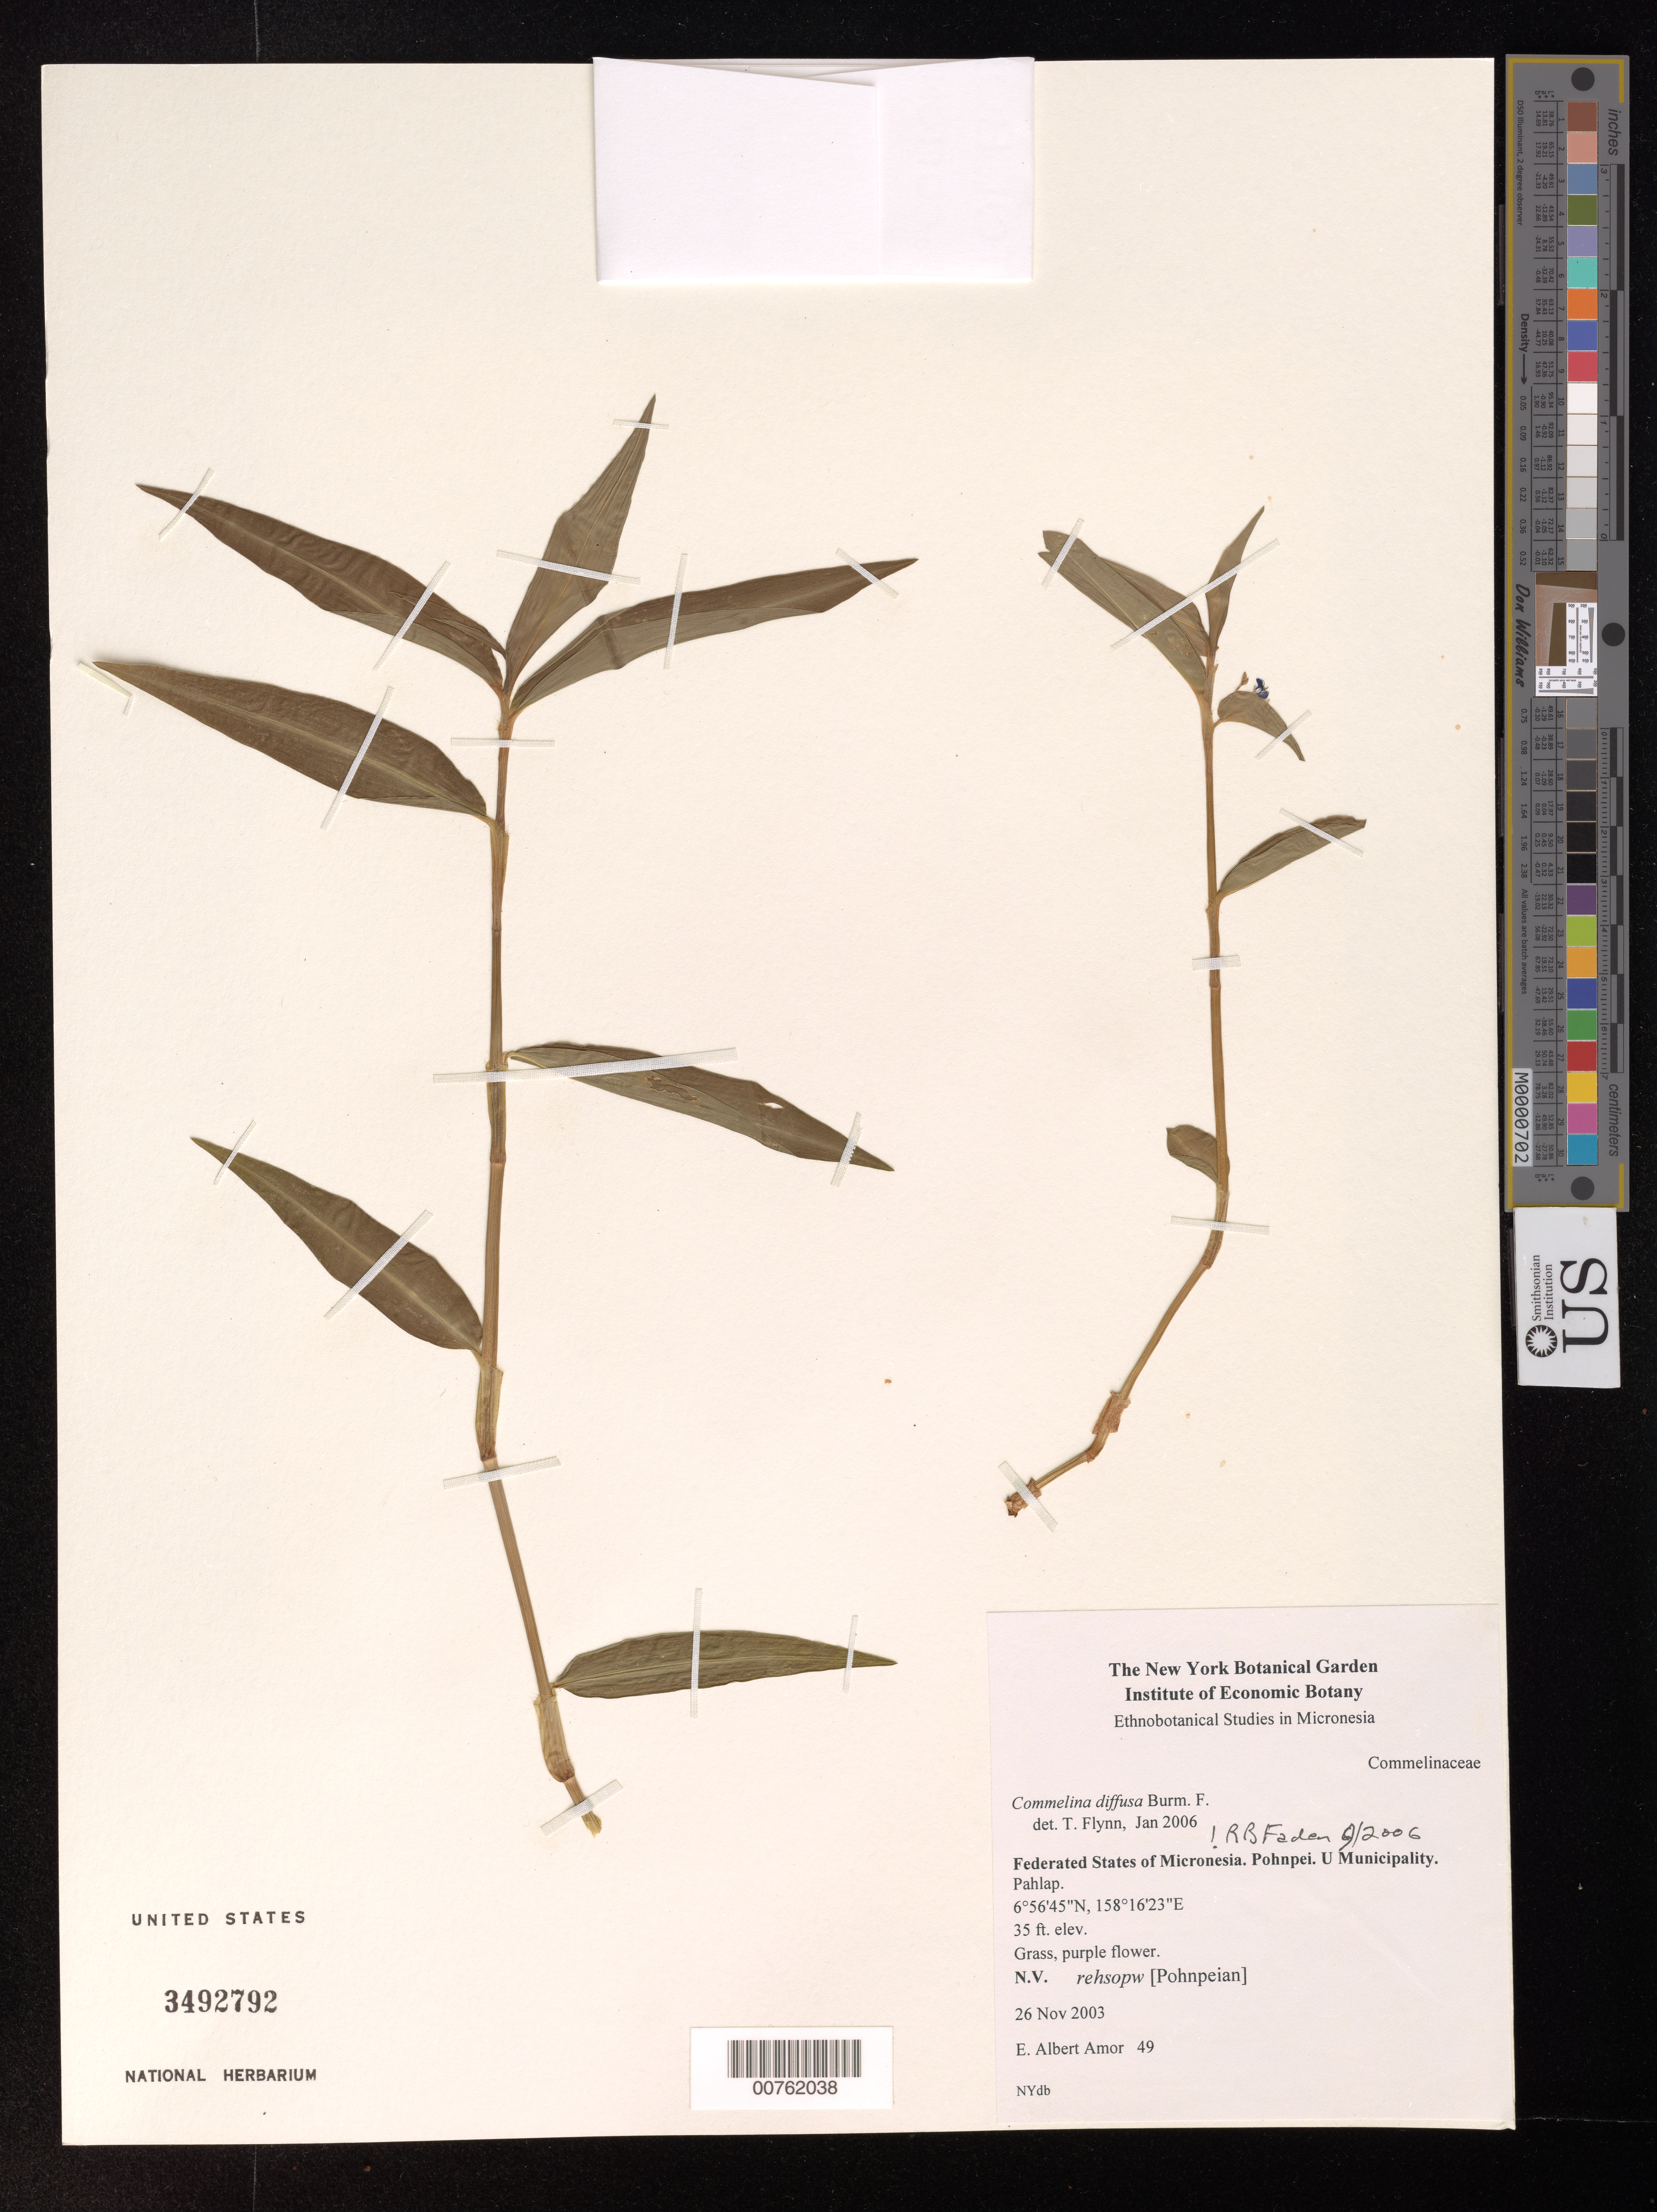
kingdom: Plantae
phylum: Tracheophyta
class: Liliopsida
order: Commelinales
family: Commelinaceae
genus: Commelina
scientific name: Commelina diffusa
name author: Burm. f.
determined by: Flynn, T. W.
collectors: E. A. Amor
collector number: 49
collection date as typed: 26 Nov 2003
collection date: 2003-11-26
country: Micronesia, Federated States of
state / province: Pohnpei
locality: Pahlap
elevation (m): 11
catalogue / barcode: US 3492792